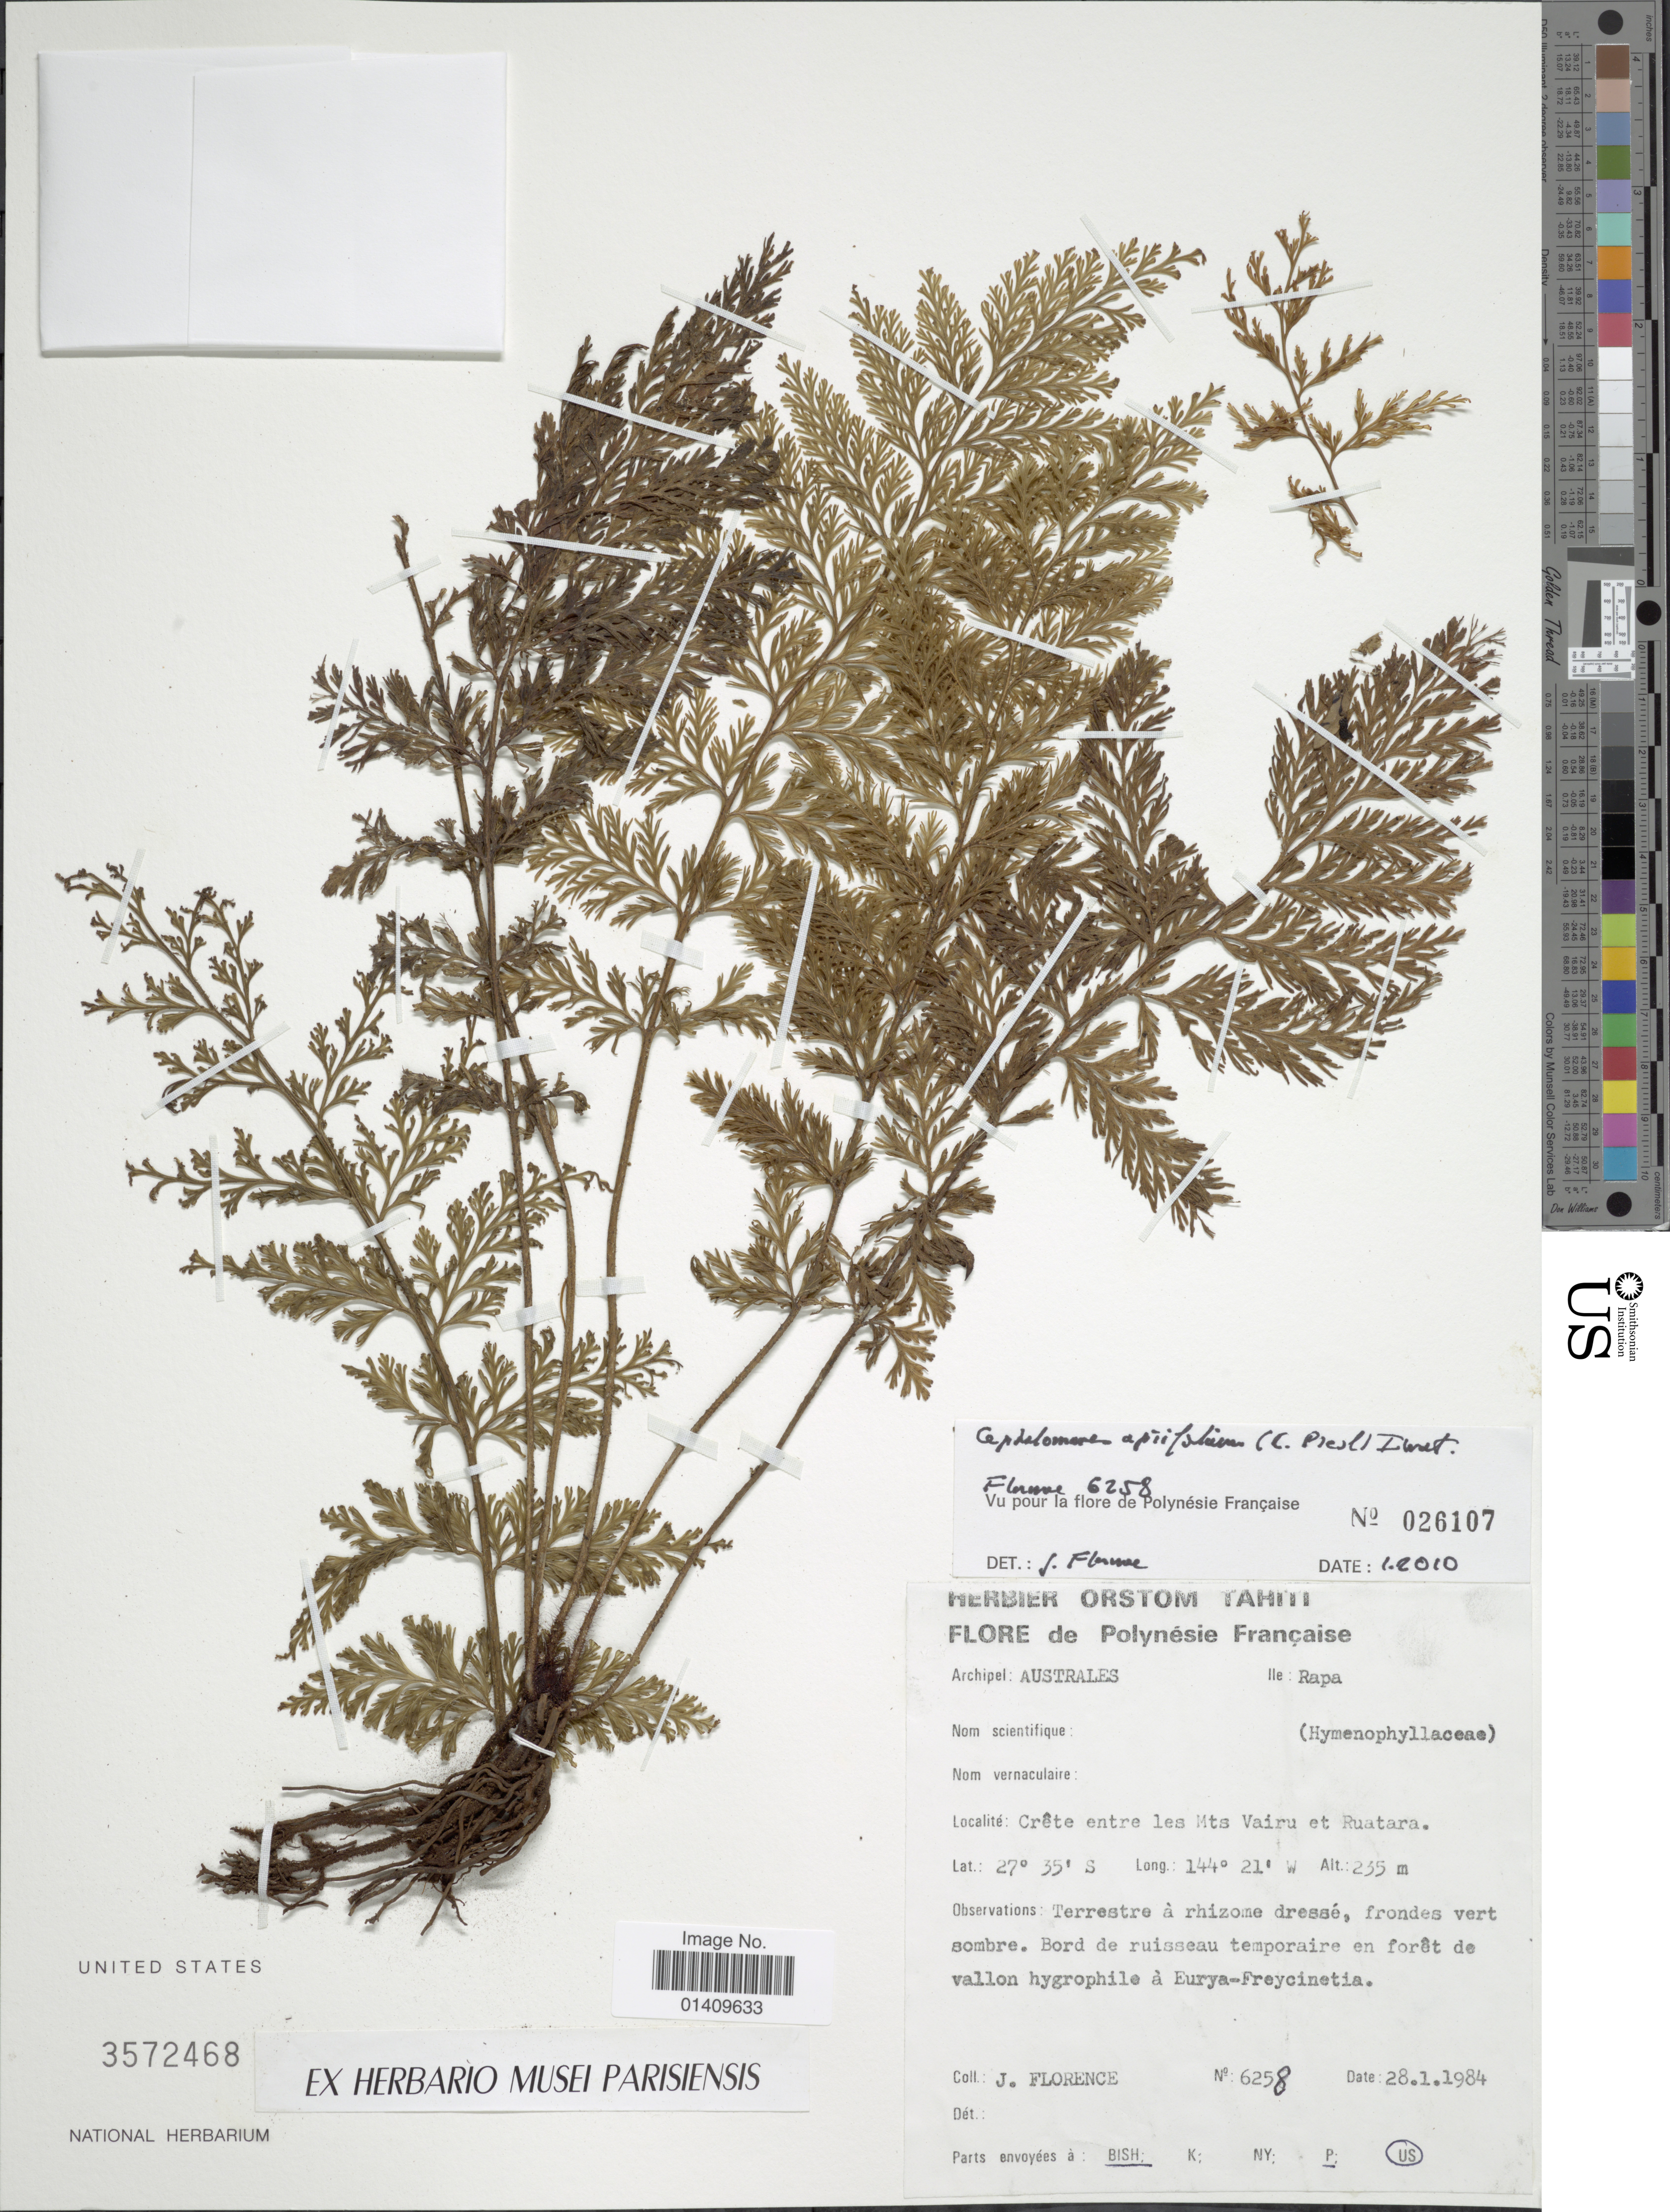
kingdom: Plantae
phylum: Tracheophyta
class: Polypodiopsida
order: Hymenophyllales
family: Hymenophyllaceae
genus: Callistopteris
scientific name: Callistopteris apiifolia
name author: (C. Presl) Copel.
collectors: J. Florence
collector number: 6258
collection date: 1984-01-28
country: French Polynesia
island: Rapa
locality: Polynesie Francaise Archipel: Australes Ile: Rapa Crete entre les Mts Vairu et Ruatara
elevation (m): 235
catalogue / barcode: US 3572468